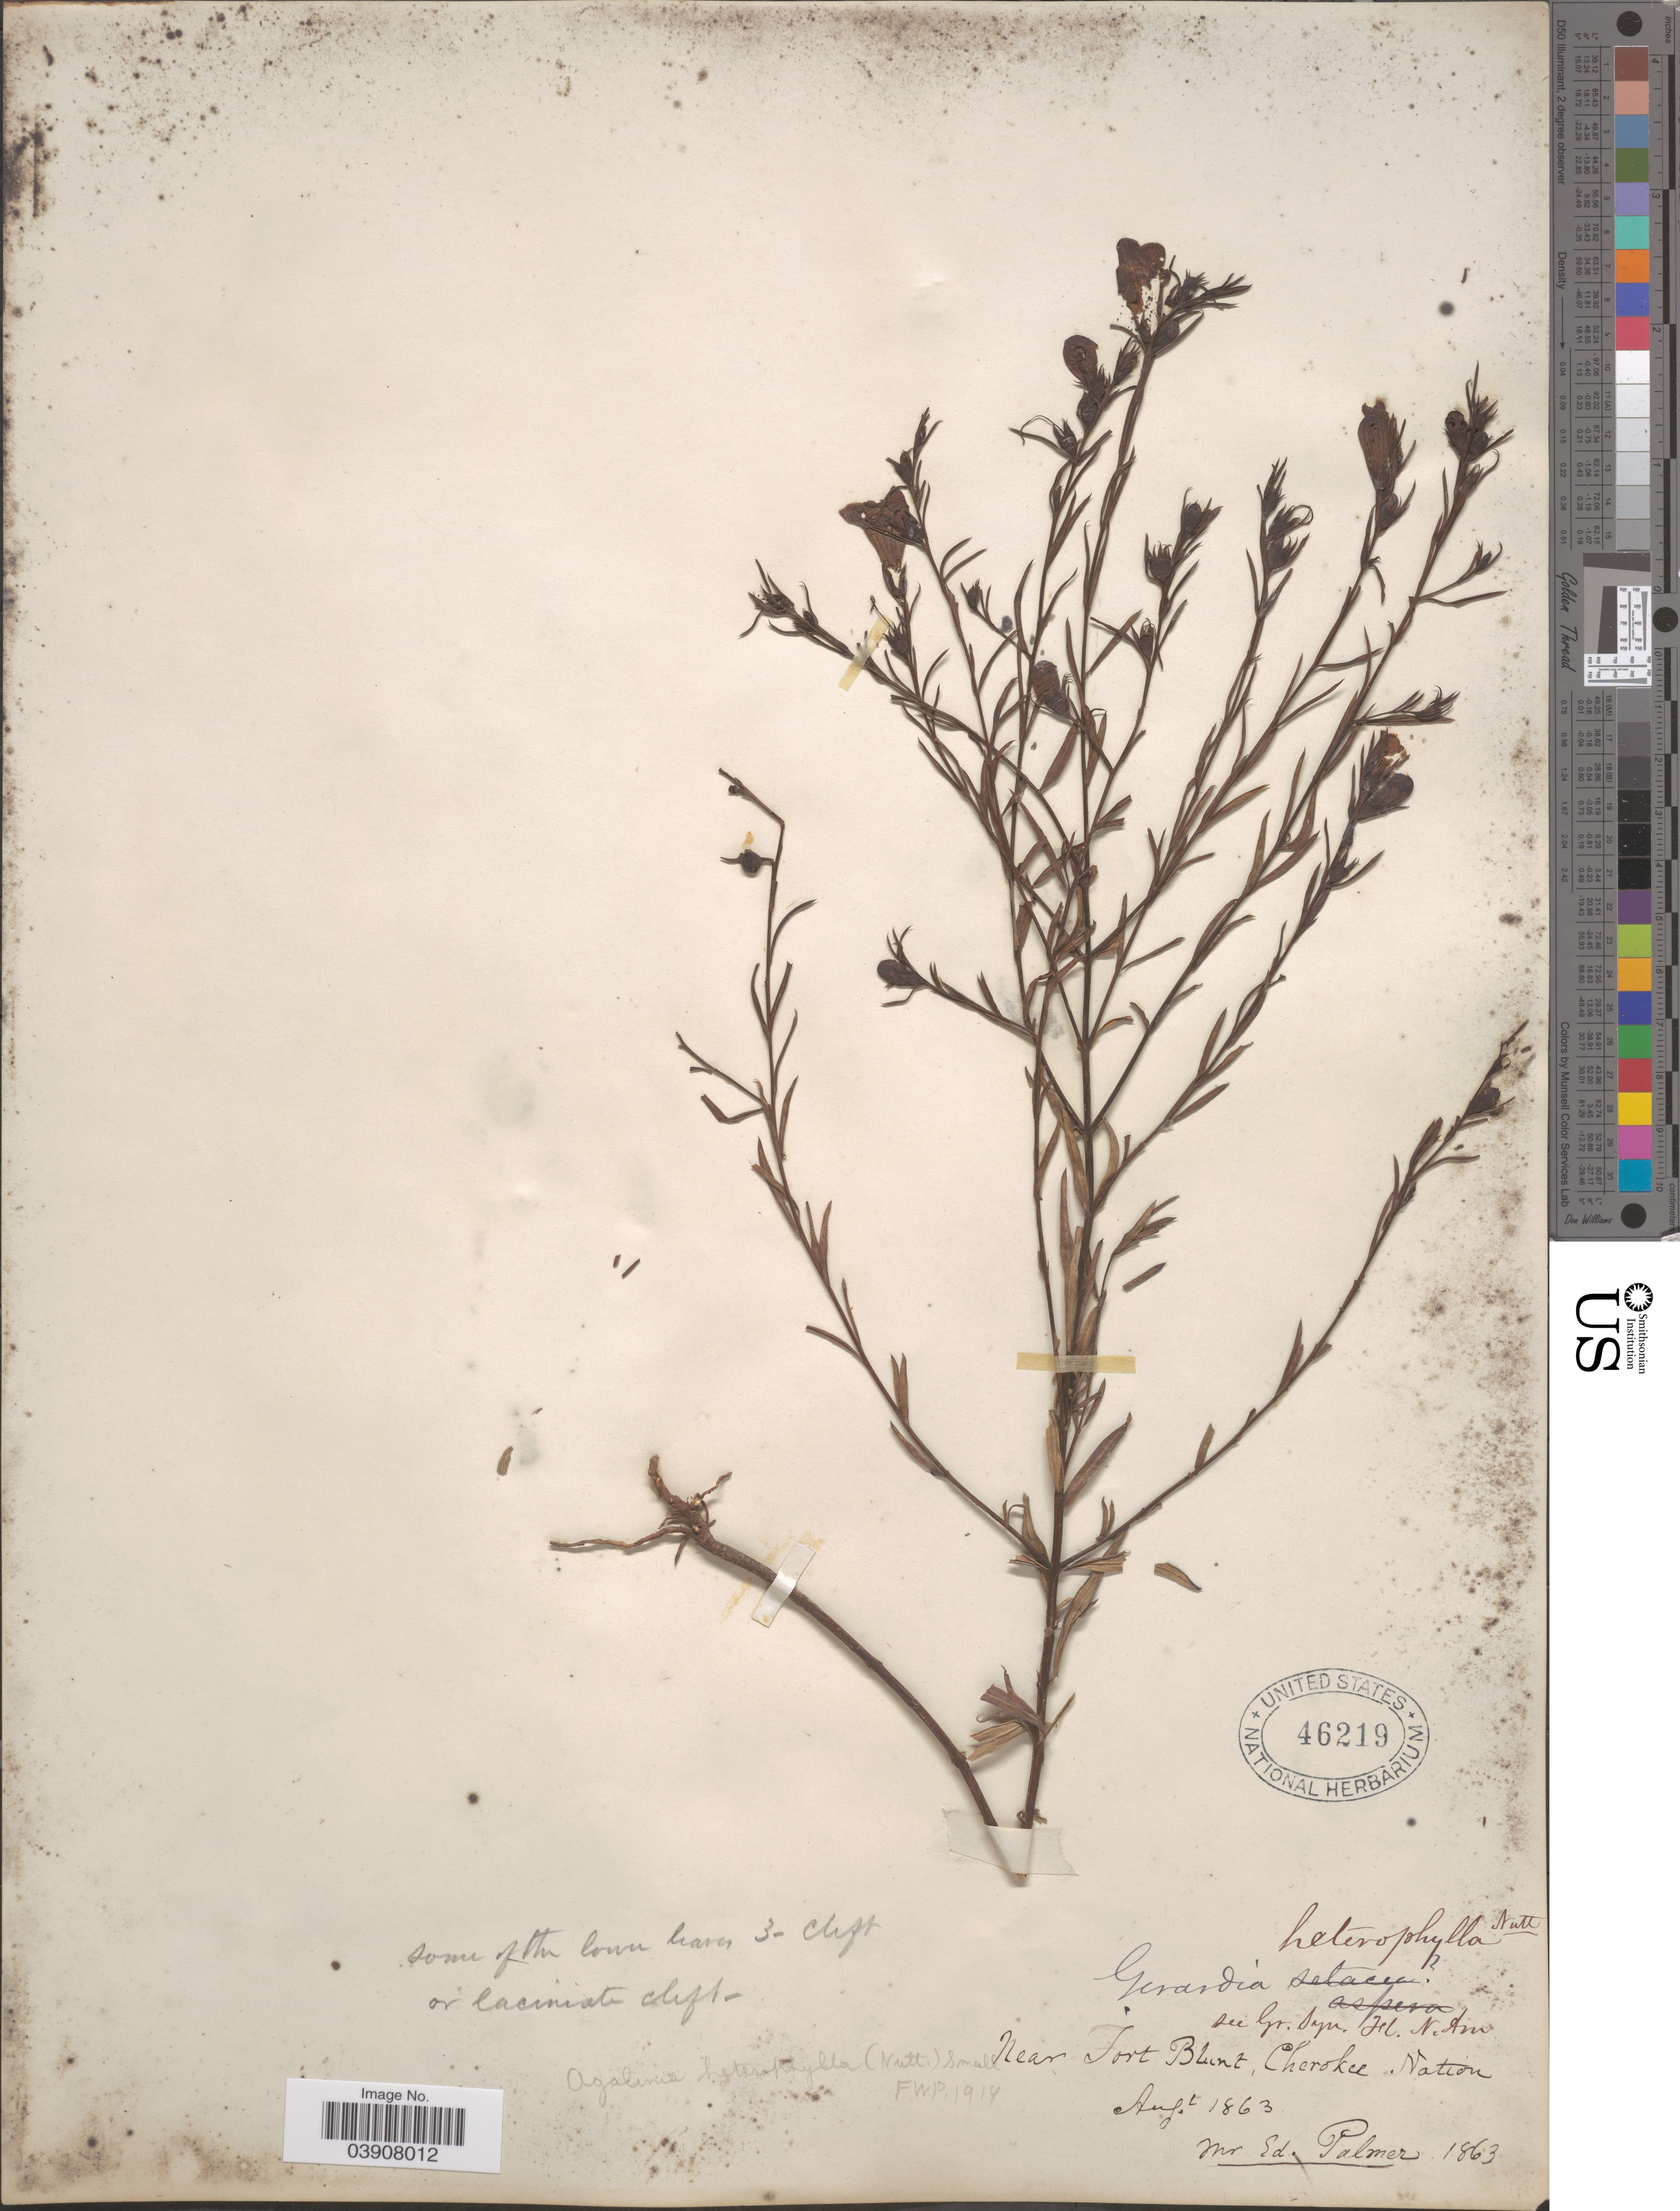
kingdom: Plantae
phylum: Tracheophyta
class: Magnoliopsida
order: Lamiales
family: Orobanchaceae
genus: Agalinis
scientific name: Agalinis heterophylla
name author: (Nutt.) Small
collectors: E. Palmer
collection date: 1863-08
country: United States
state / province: Oklahoma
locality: Near Fort Blunt, Cherokee Nation.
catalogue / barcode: US 46219